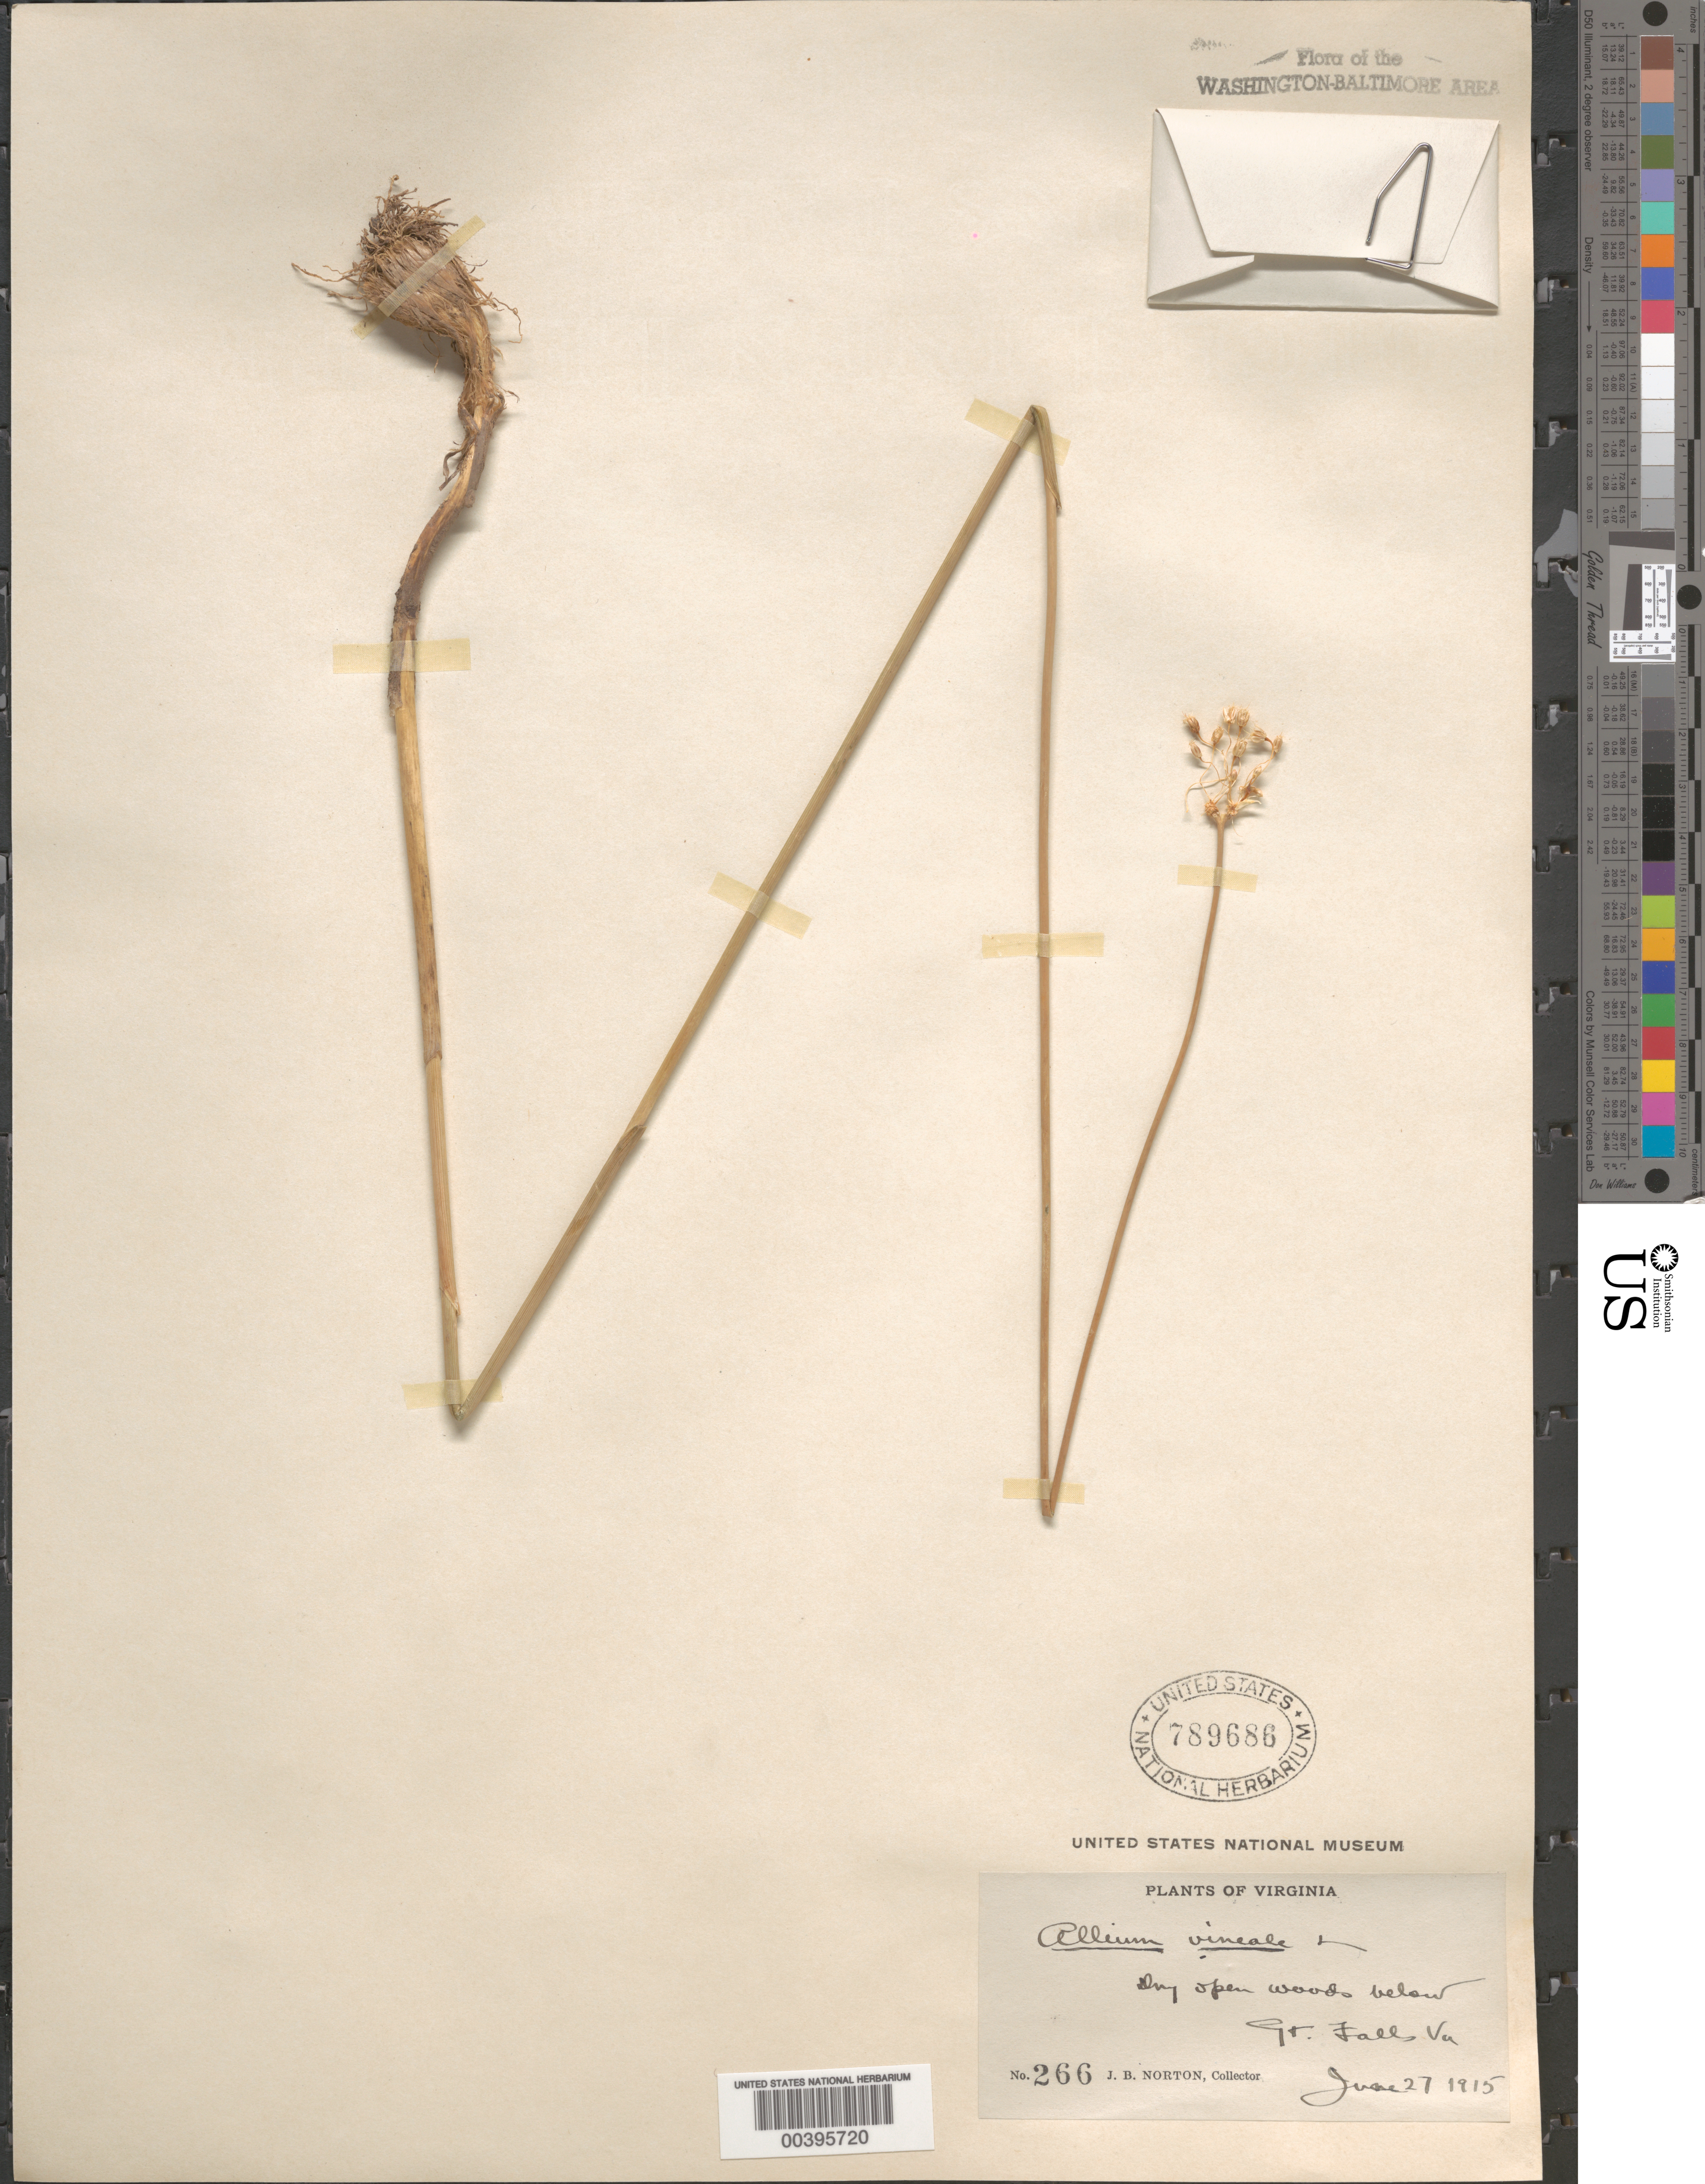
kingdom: Plantae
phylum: Tracheophyta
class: Liliopsida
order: Asparagales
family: Amaryllidaceae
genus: Allium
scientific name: Allium vineale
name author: L.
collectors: J. Norton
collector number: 266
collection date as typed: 27 Jun 1915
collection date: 1915-06-27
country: United States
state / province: Virginia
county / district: Fairfax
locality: Great Falls C. and O. Canal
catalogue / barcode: US 789686